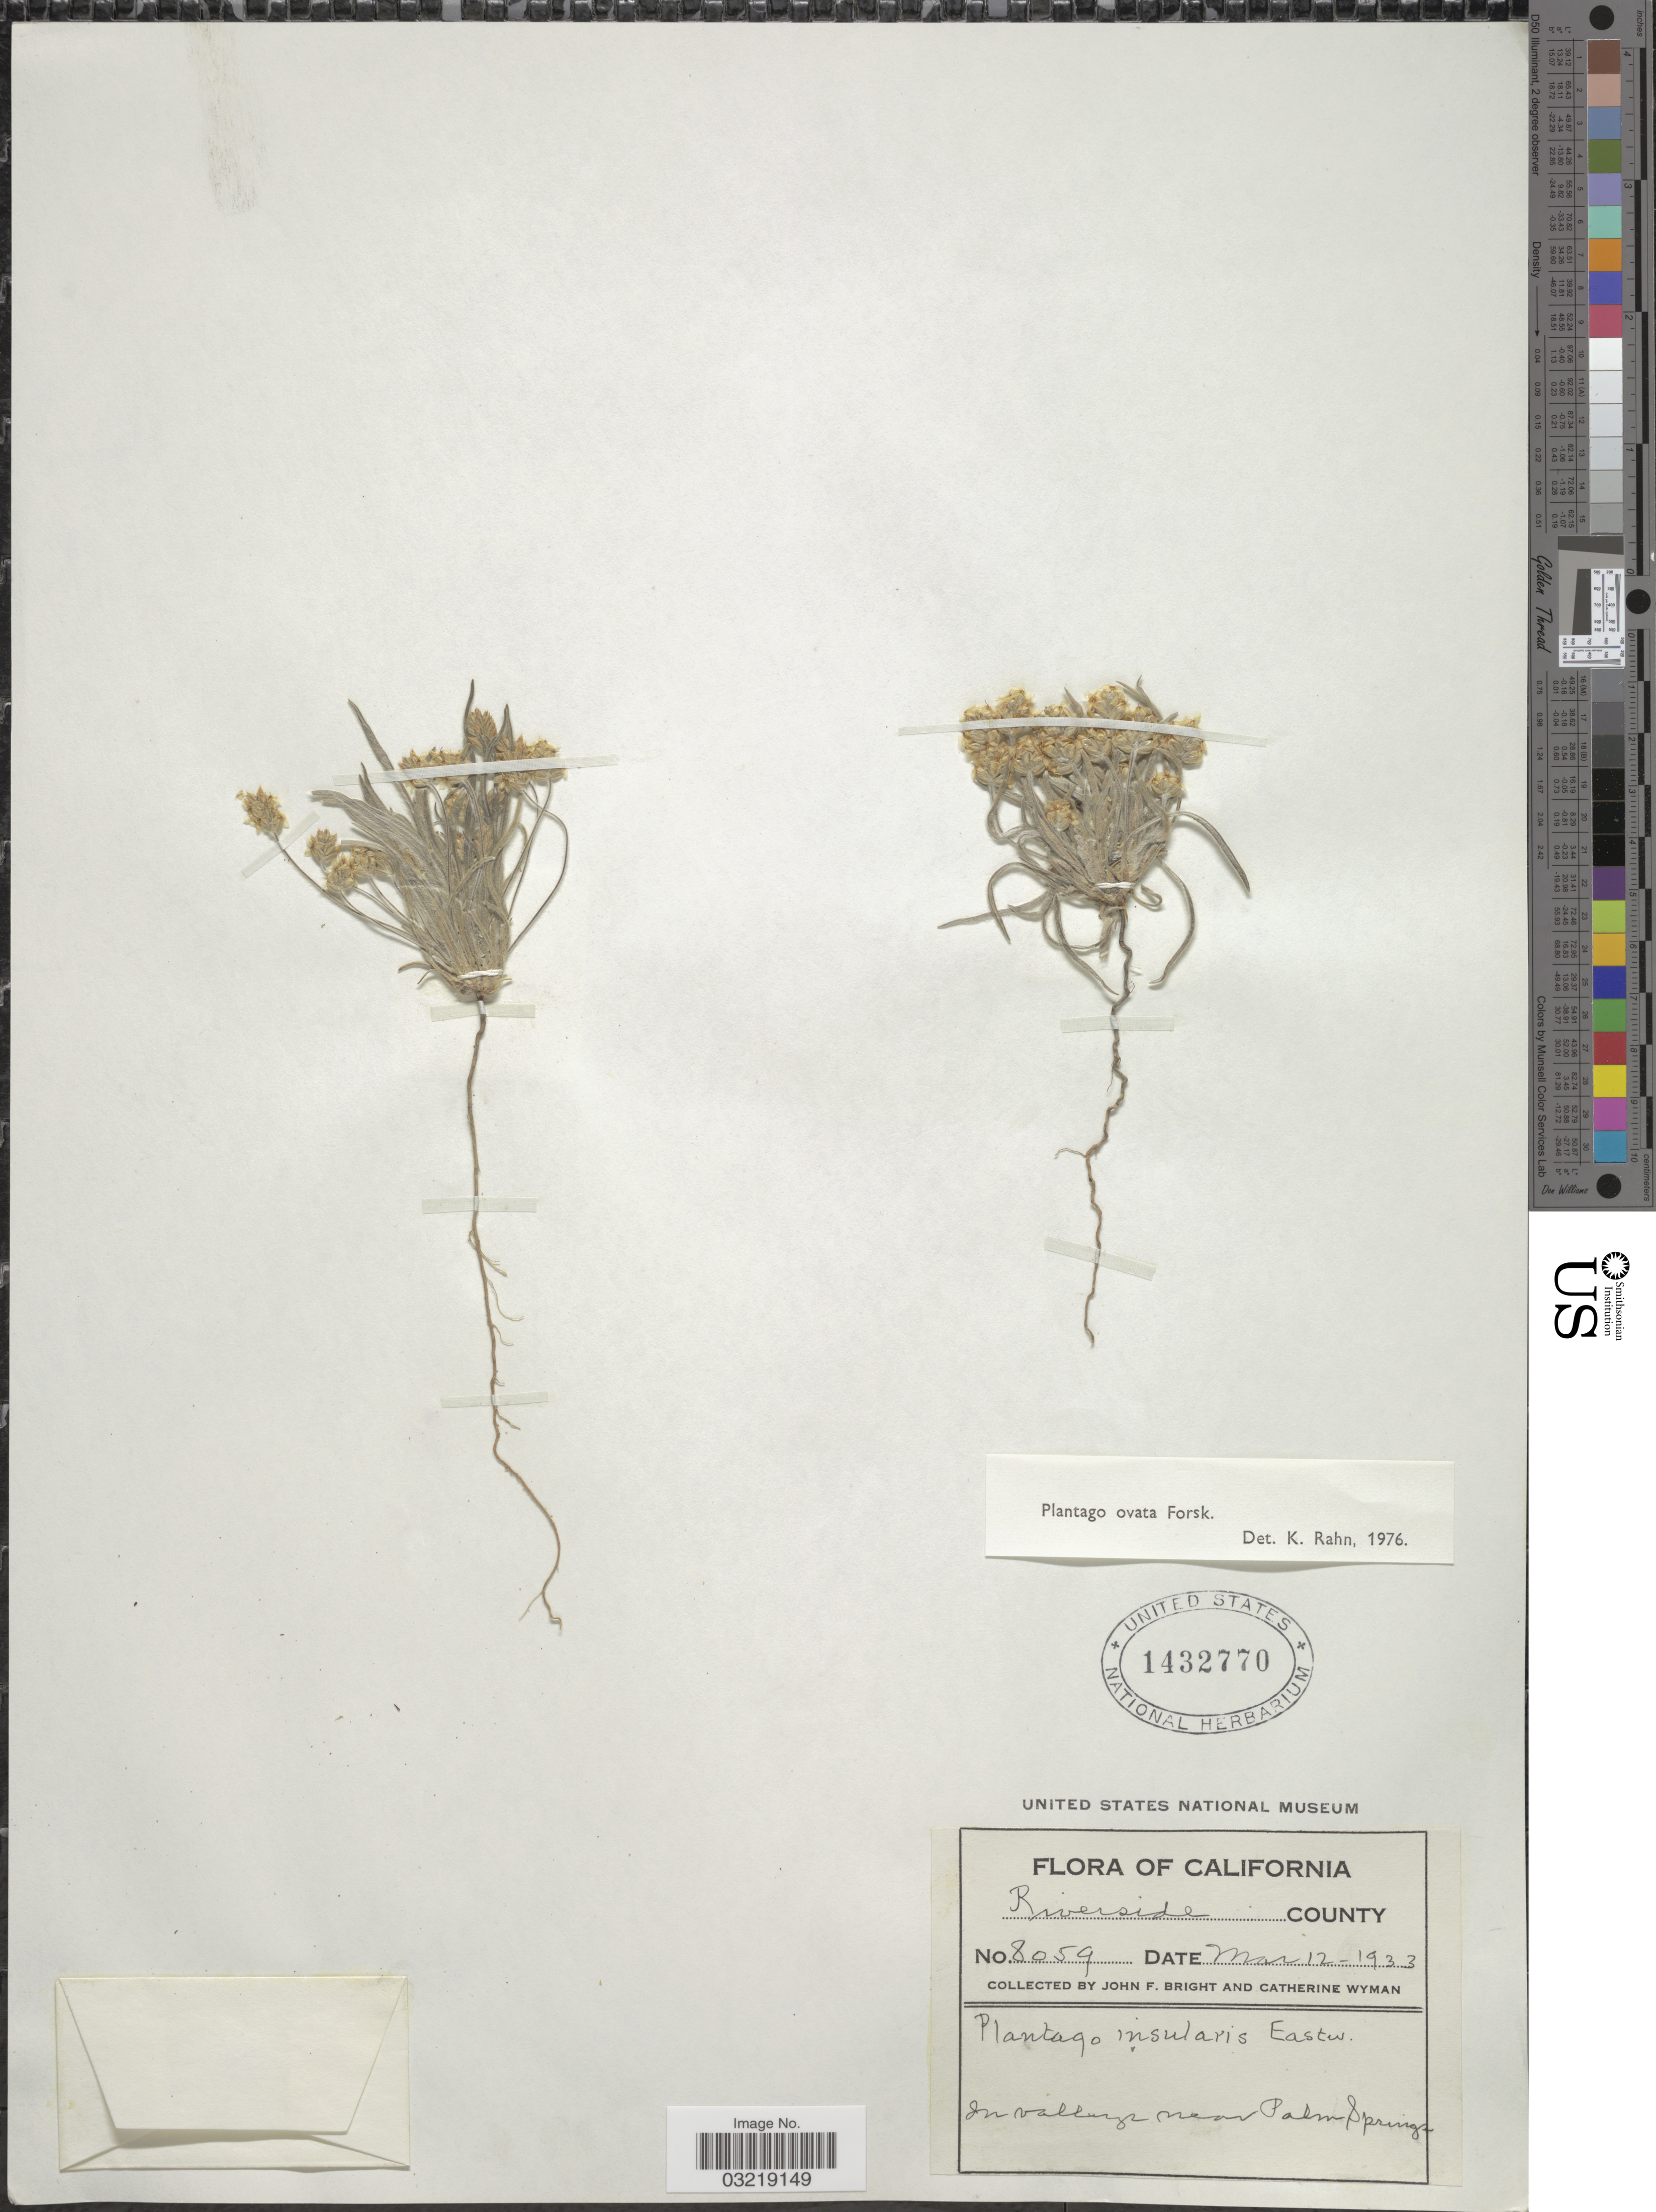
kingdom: Plantae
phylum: Tracheophyta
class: Magnoliopsida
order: Lamiales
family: Plantaginaceae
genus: Plantago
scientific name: Plantago ovata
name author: Forssk.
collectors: J. Bright & C. Wyman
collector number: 8059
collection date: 1933-03-12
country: United States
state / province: California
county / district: Riverside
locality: Riverside County. In valleys near Palm Springs.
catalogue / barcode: US 1432770